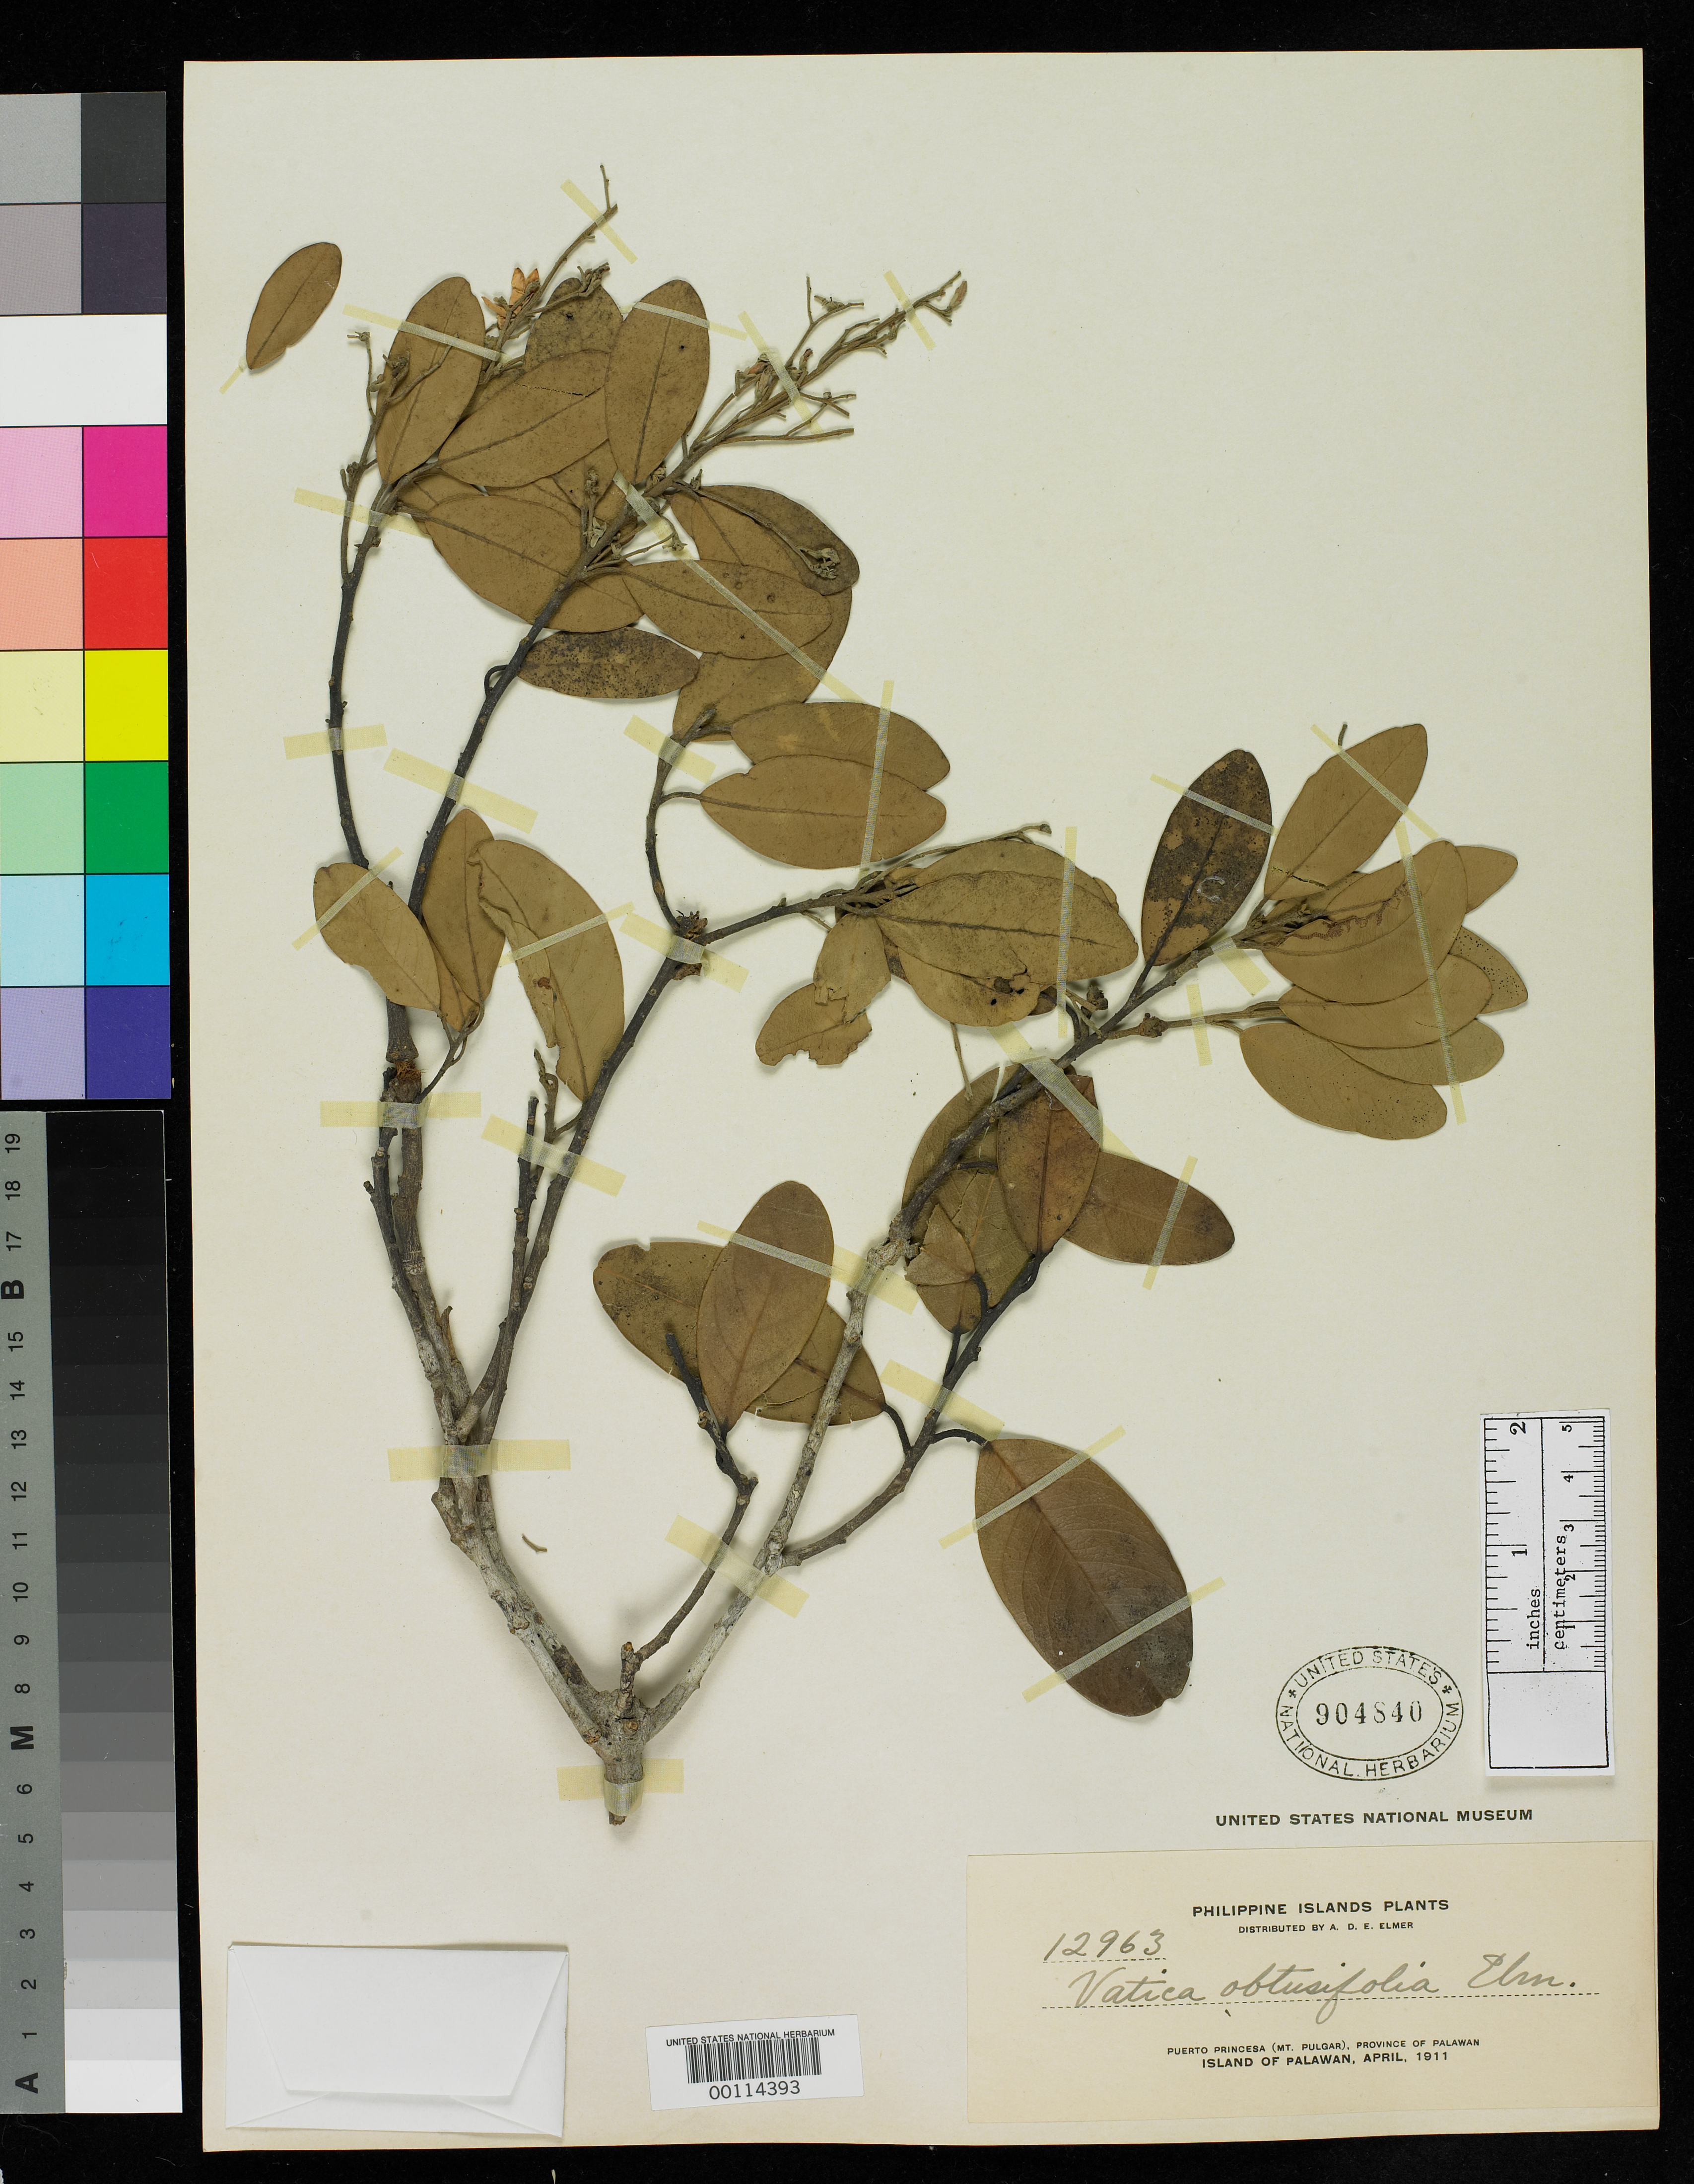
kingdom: Plantae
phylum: Tracheophyta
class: Magnoliopsida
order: Malvales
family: Dipterocarpaceae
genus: Vatica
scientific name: Vatica obtusifolia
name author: Elmer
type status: Isotype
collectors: A. D. E. Elmer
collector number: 12963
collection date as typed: Apr 1911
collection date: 1911-04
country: Philippines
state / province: Mimaropa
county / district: Palawan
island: Palawan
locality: Puerto Princesa, Mt. Pulgar.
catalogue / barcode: US 904840